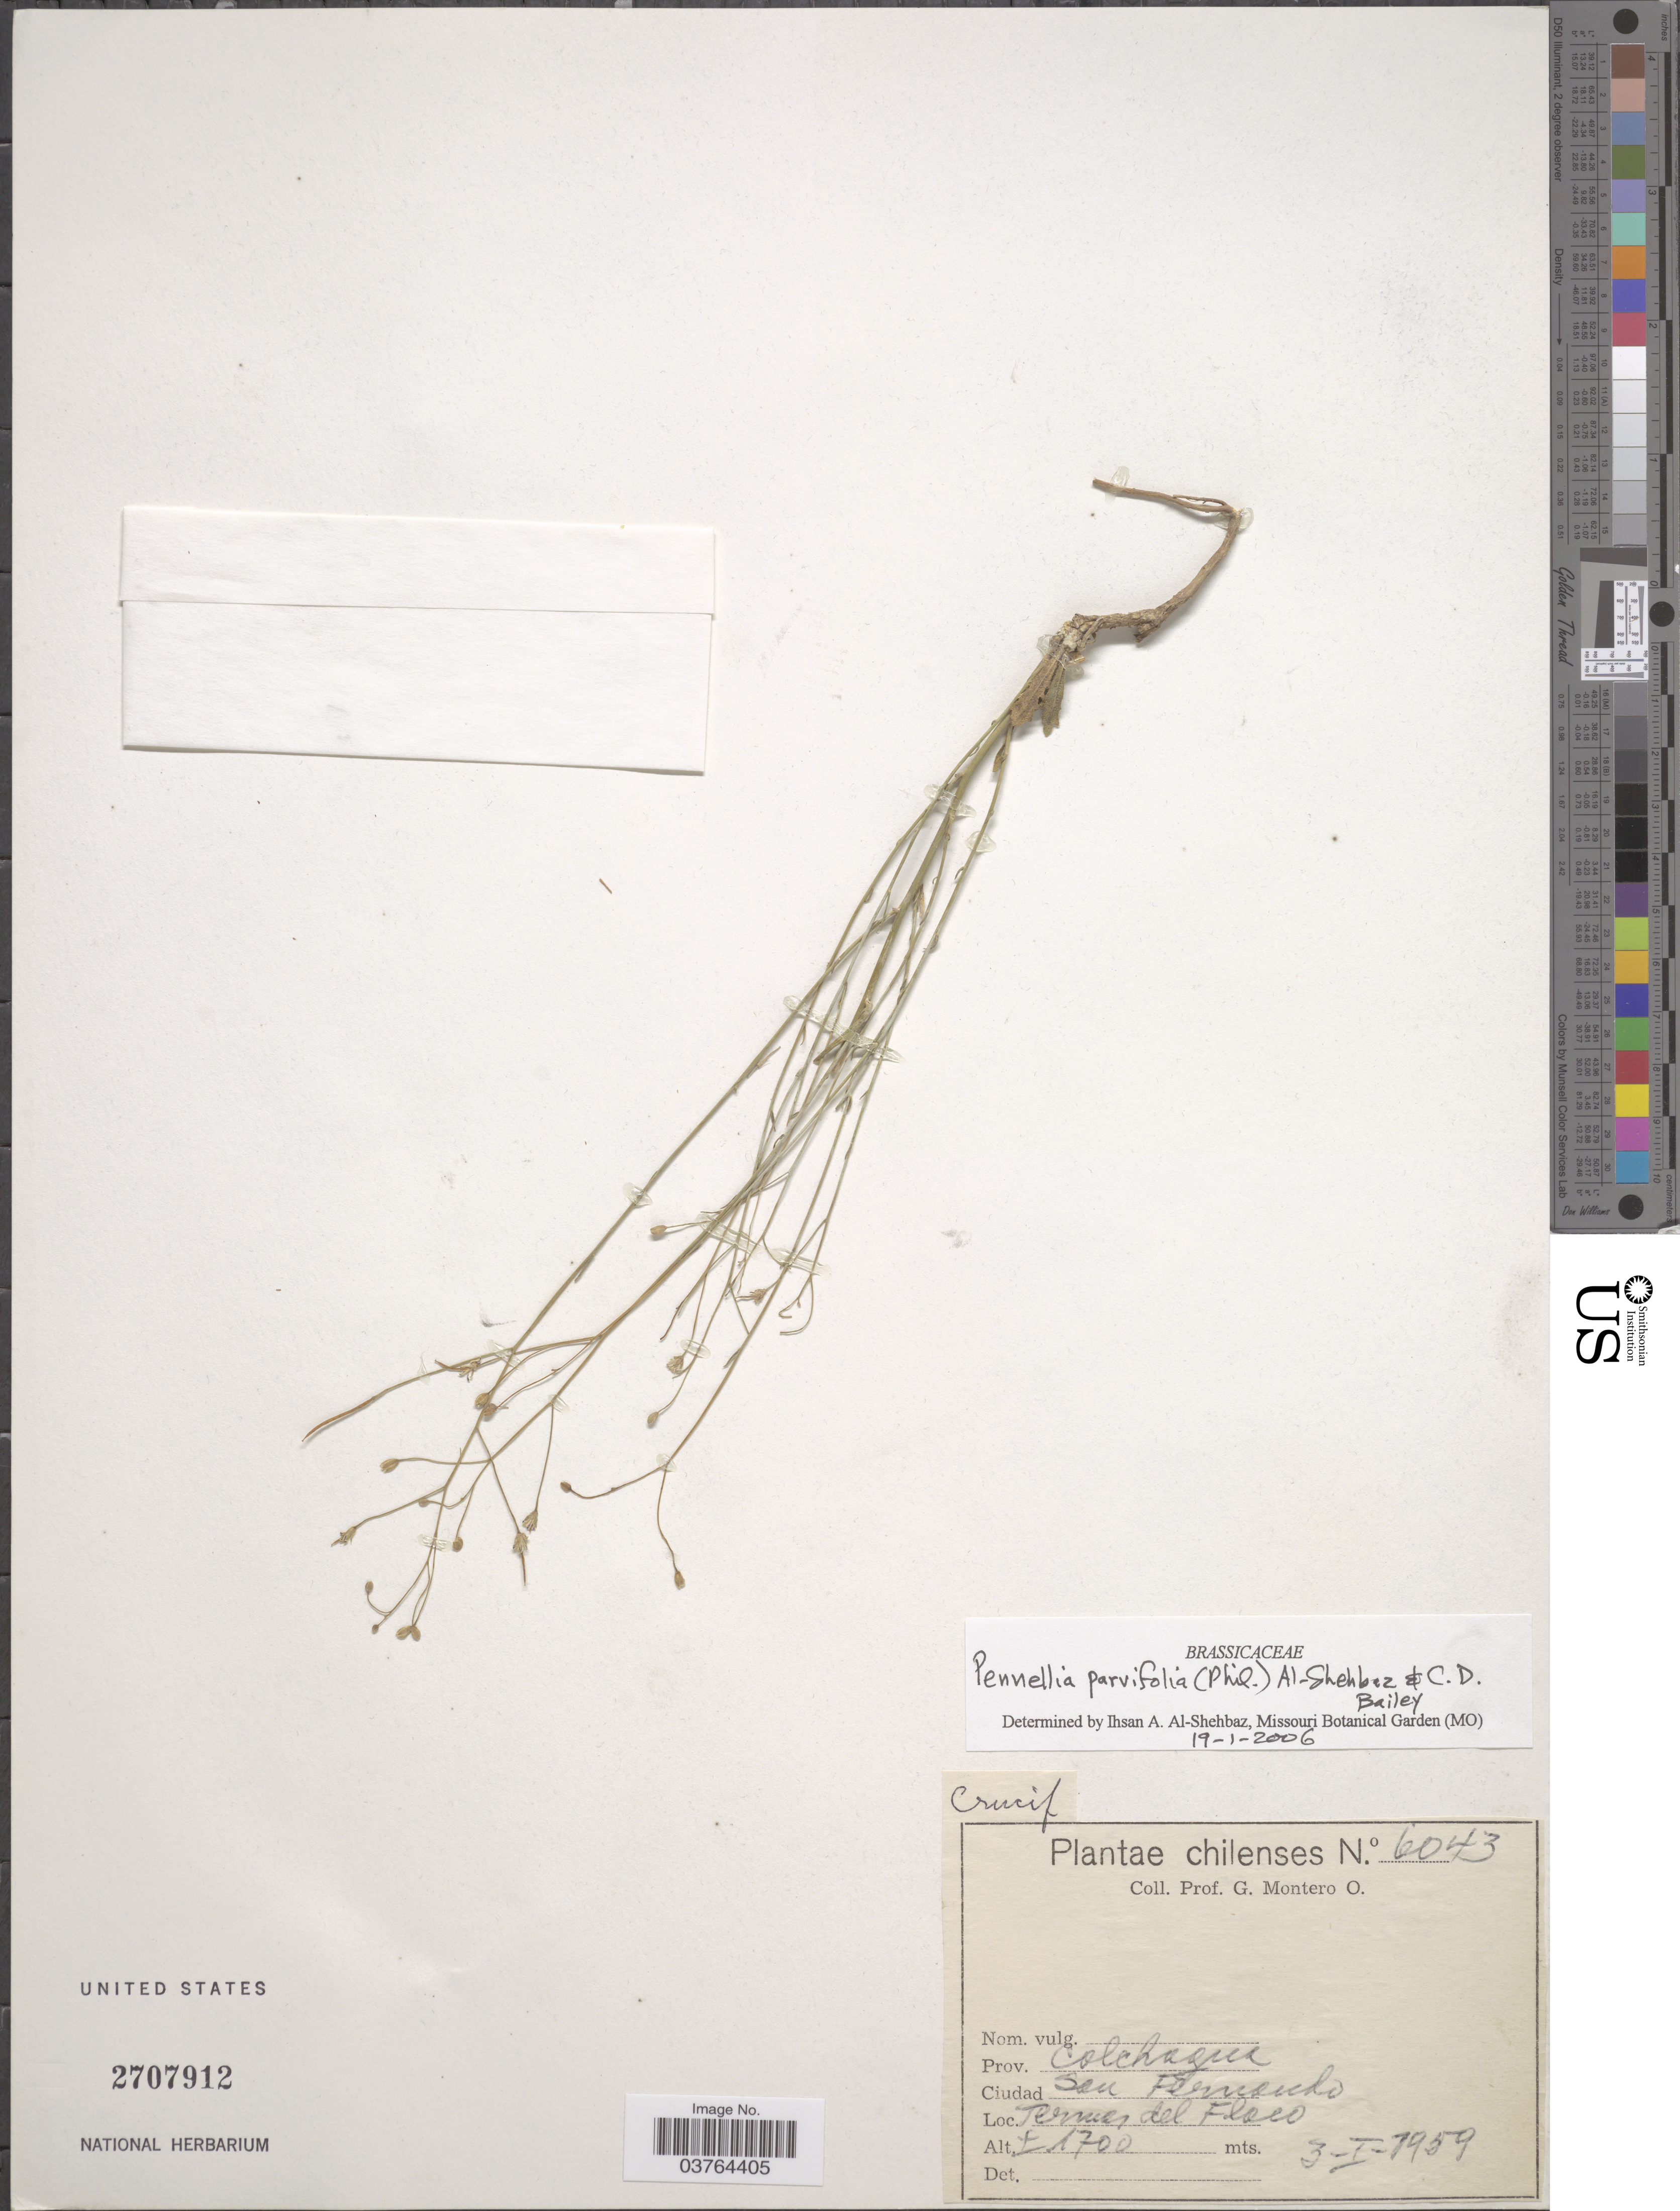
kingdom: Plantae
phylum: Tracheophyta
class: Magnoliopsida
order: Brassicales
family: Brassicaceae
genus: Pennellia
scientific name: Pennellia parvifolia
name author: (Phil.) Al-Shehbaz & C.D. Bailey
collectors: G. Montero O.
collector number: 6043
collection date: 1959-01-03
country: Chile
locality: Prov. Colchagua. Ciudad San Fernando. Termes del Flaco.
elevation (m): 1700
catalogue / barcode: US 2707912